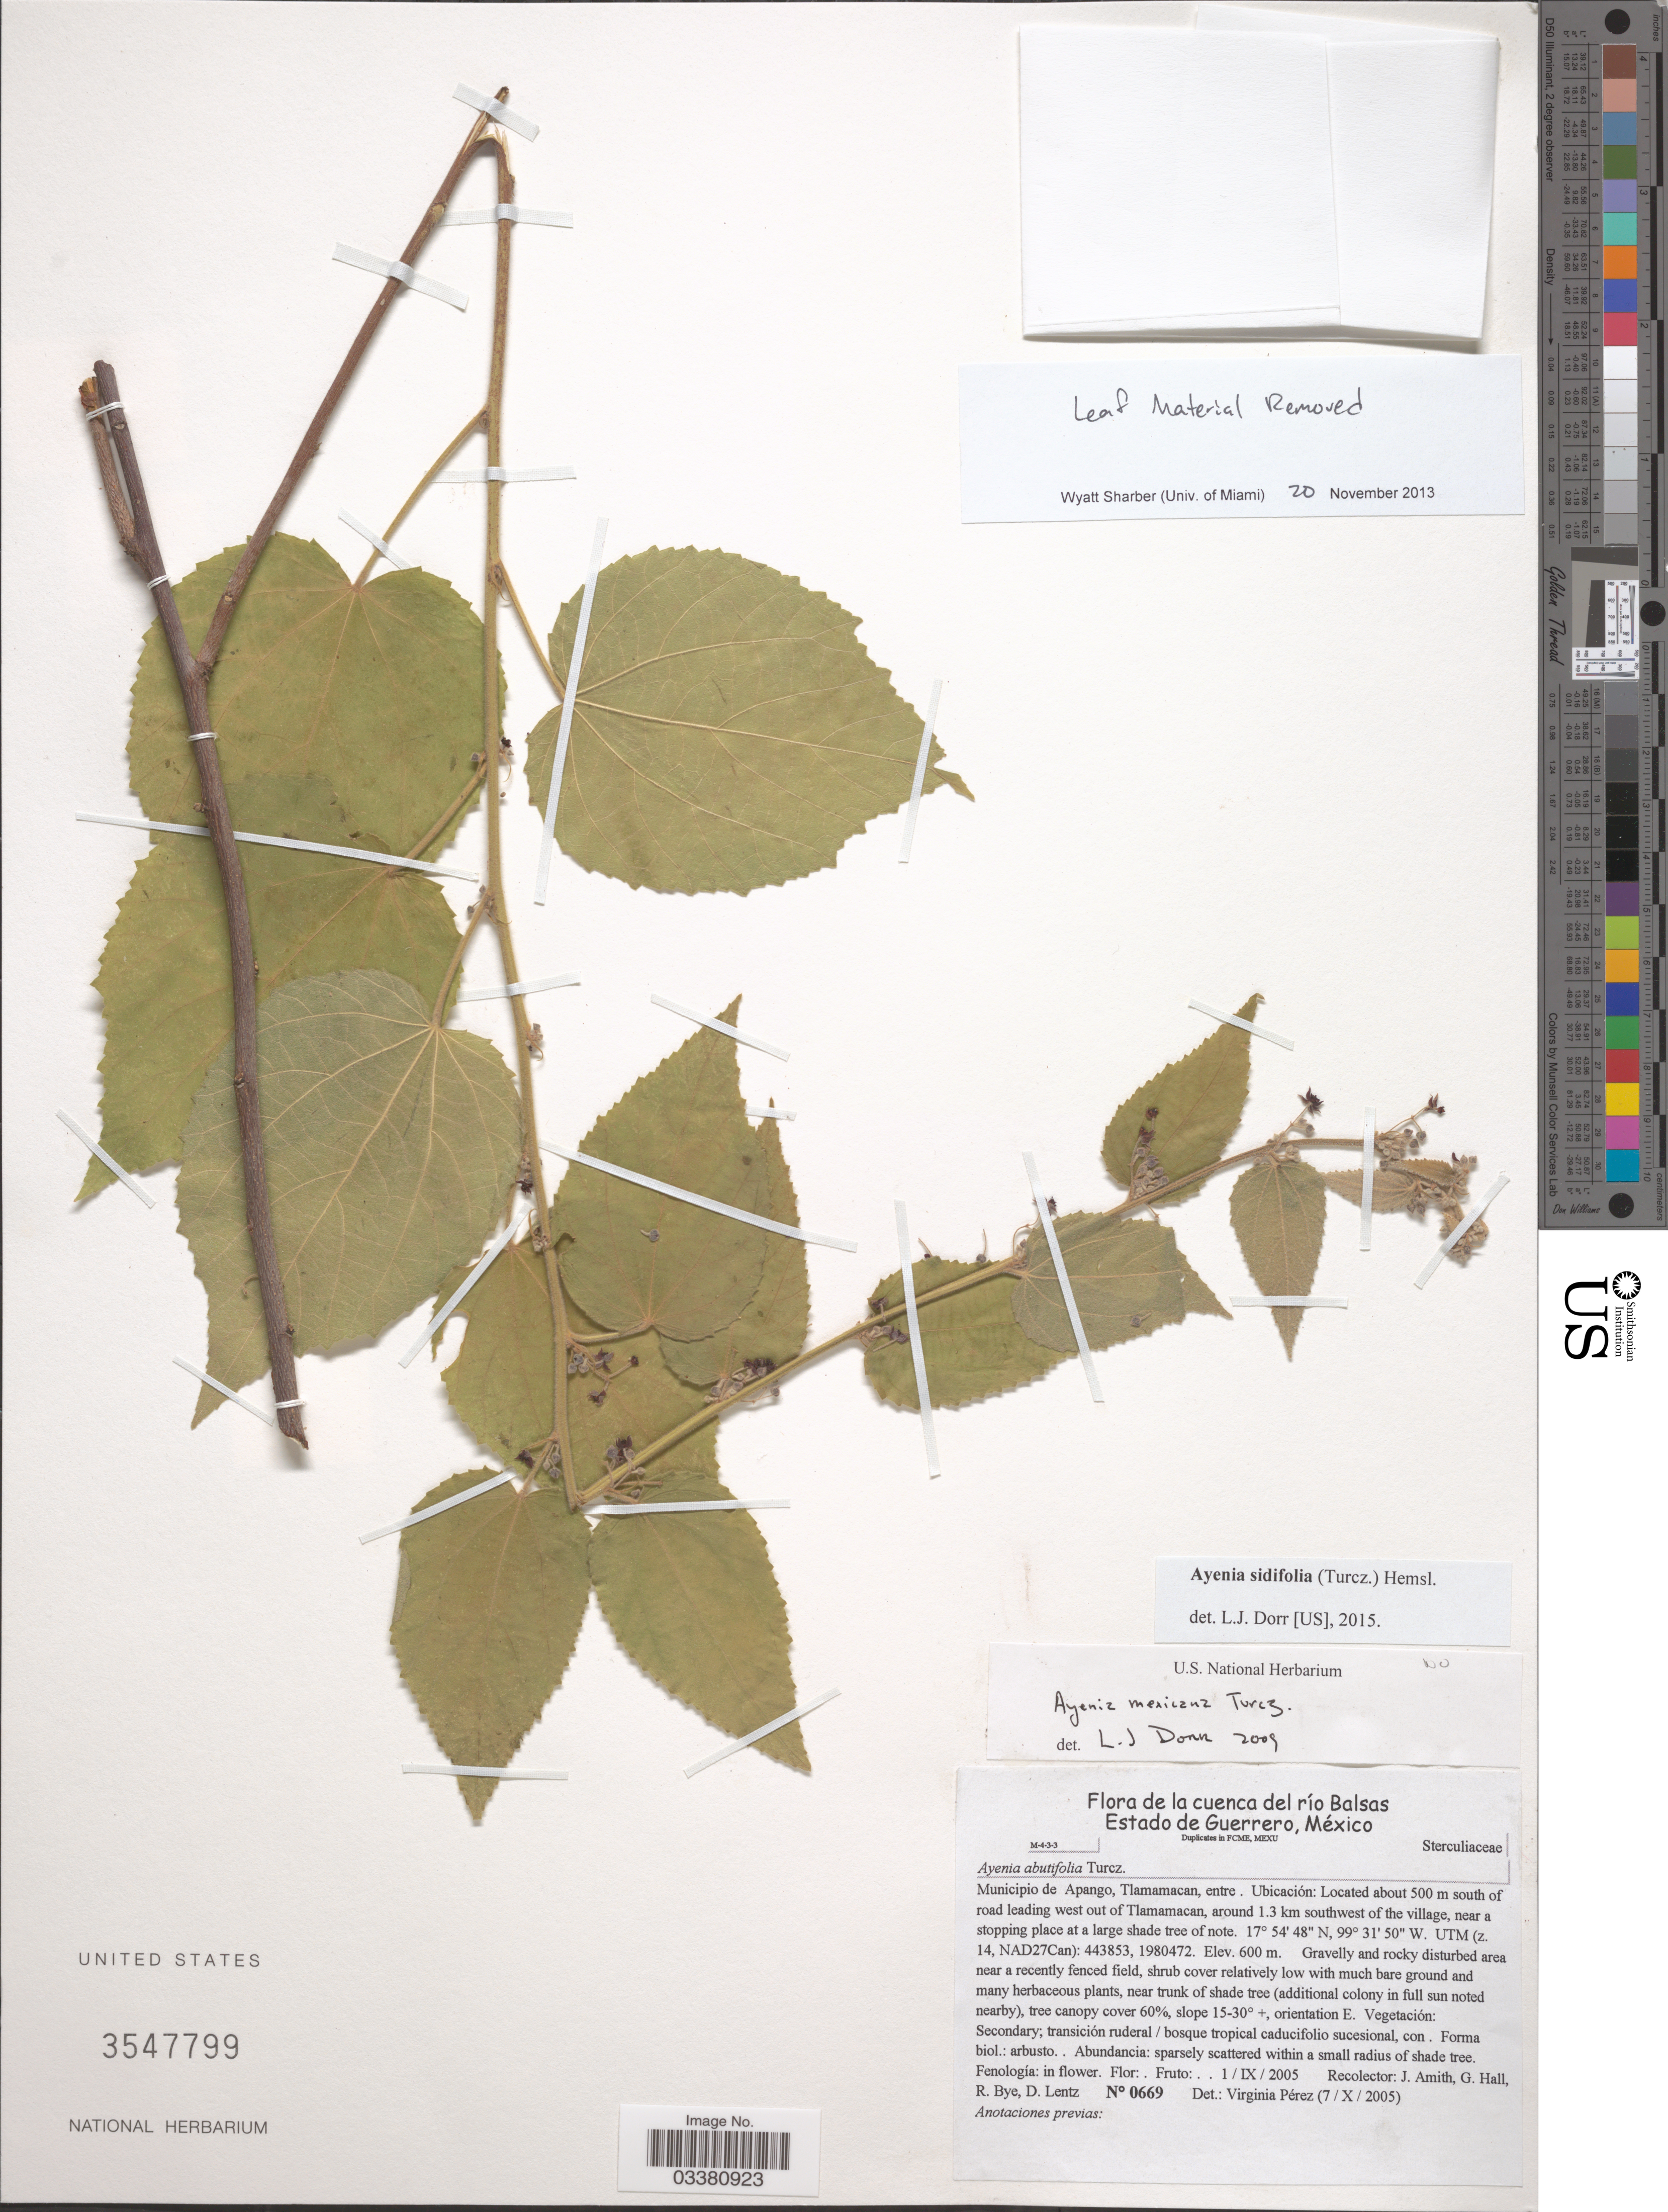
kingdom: Plantae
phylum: Tracheophyta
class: Magnoliopsida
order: Malvales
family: Malvaceae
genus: Ayenia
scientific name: Ayenia sidifolia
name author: (Turcz.) Hemsley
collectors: J. D. Amith, G. Hall, R. A. Bye & D. Lentz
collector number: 0669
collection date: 2005-09-01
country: Mexico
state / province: Guerrero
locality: La cuenca del río Balsas. Municipio de Apango, Tlamamacan, entre. Ubicación: Located about 500 m south of road leading west out of Tlamamacan, around 1.3 km southwest of the village, near a stopping place.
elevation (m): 600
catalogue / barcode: US 3547799